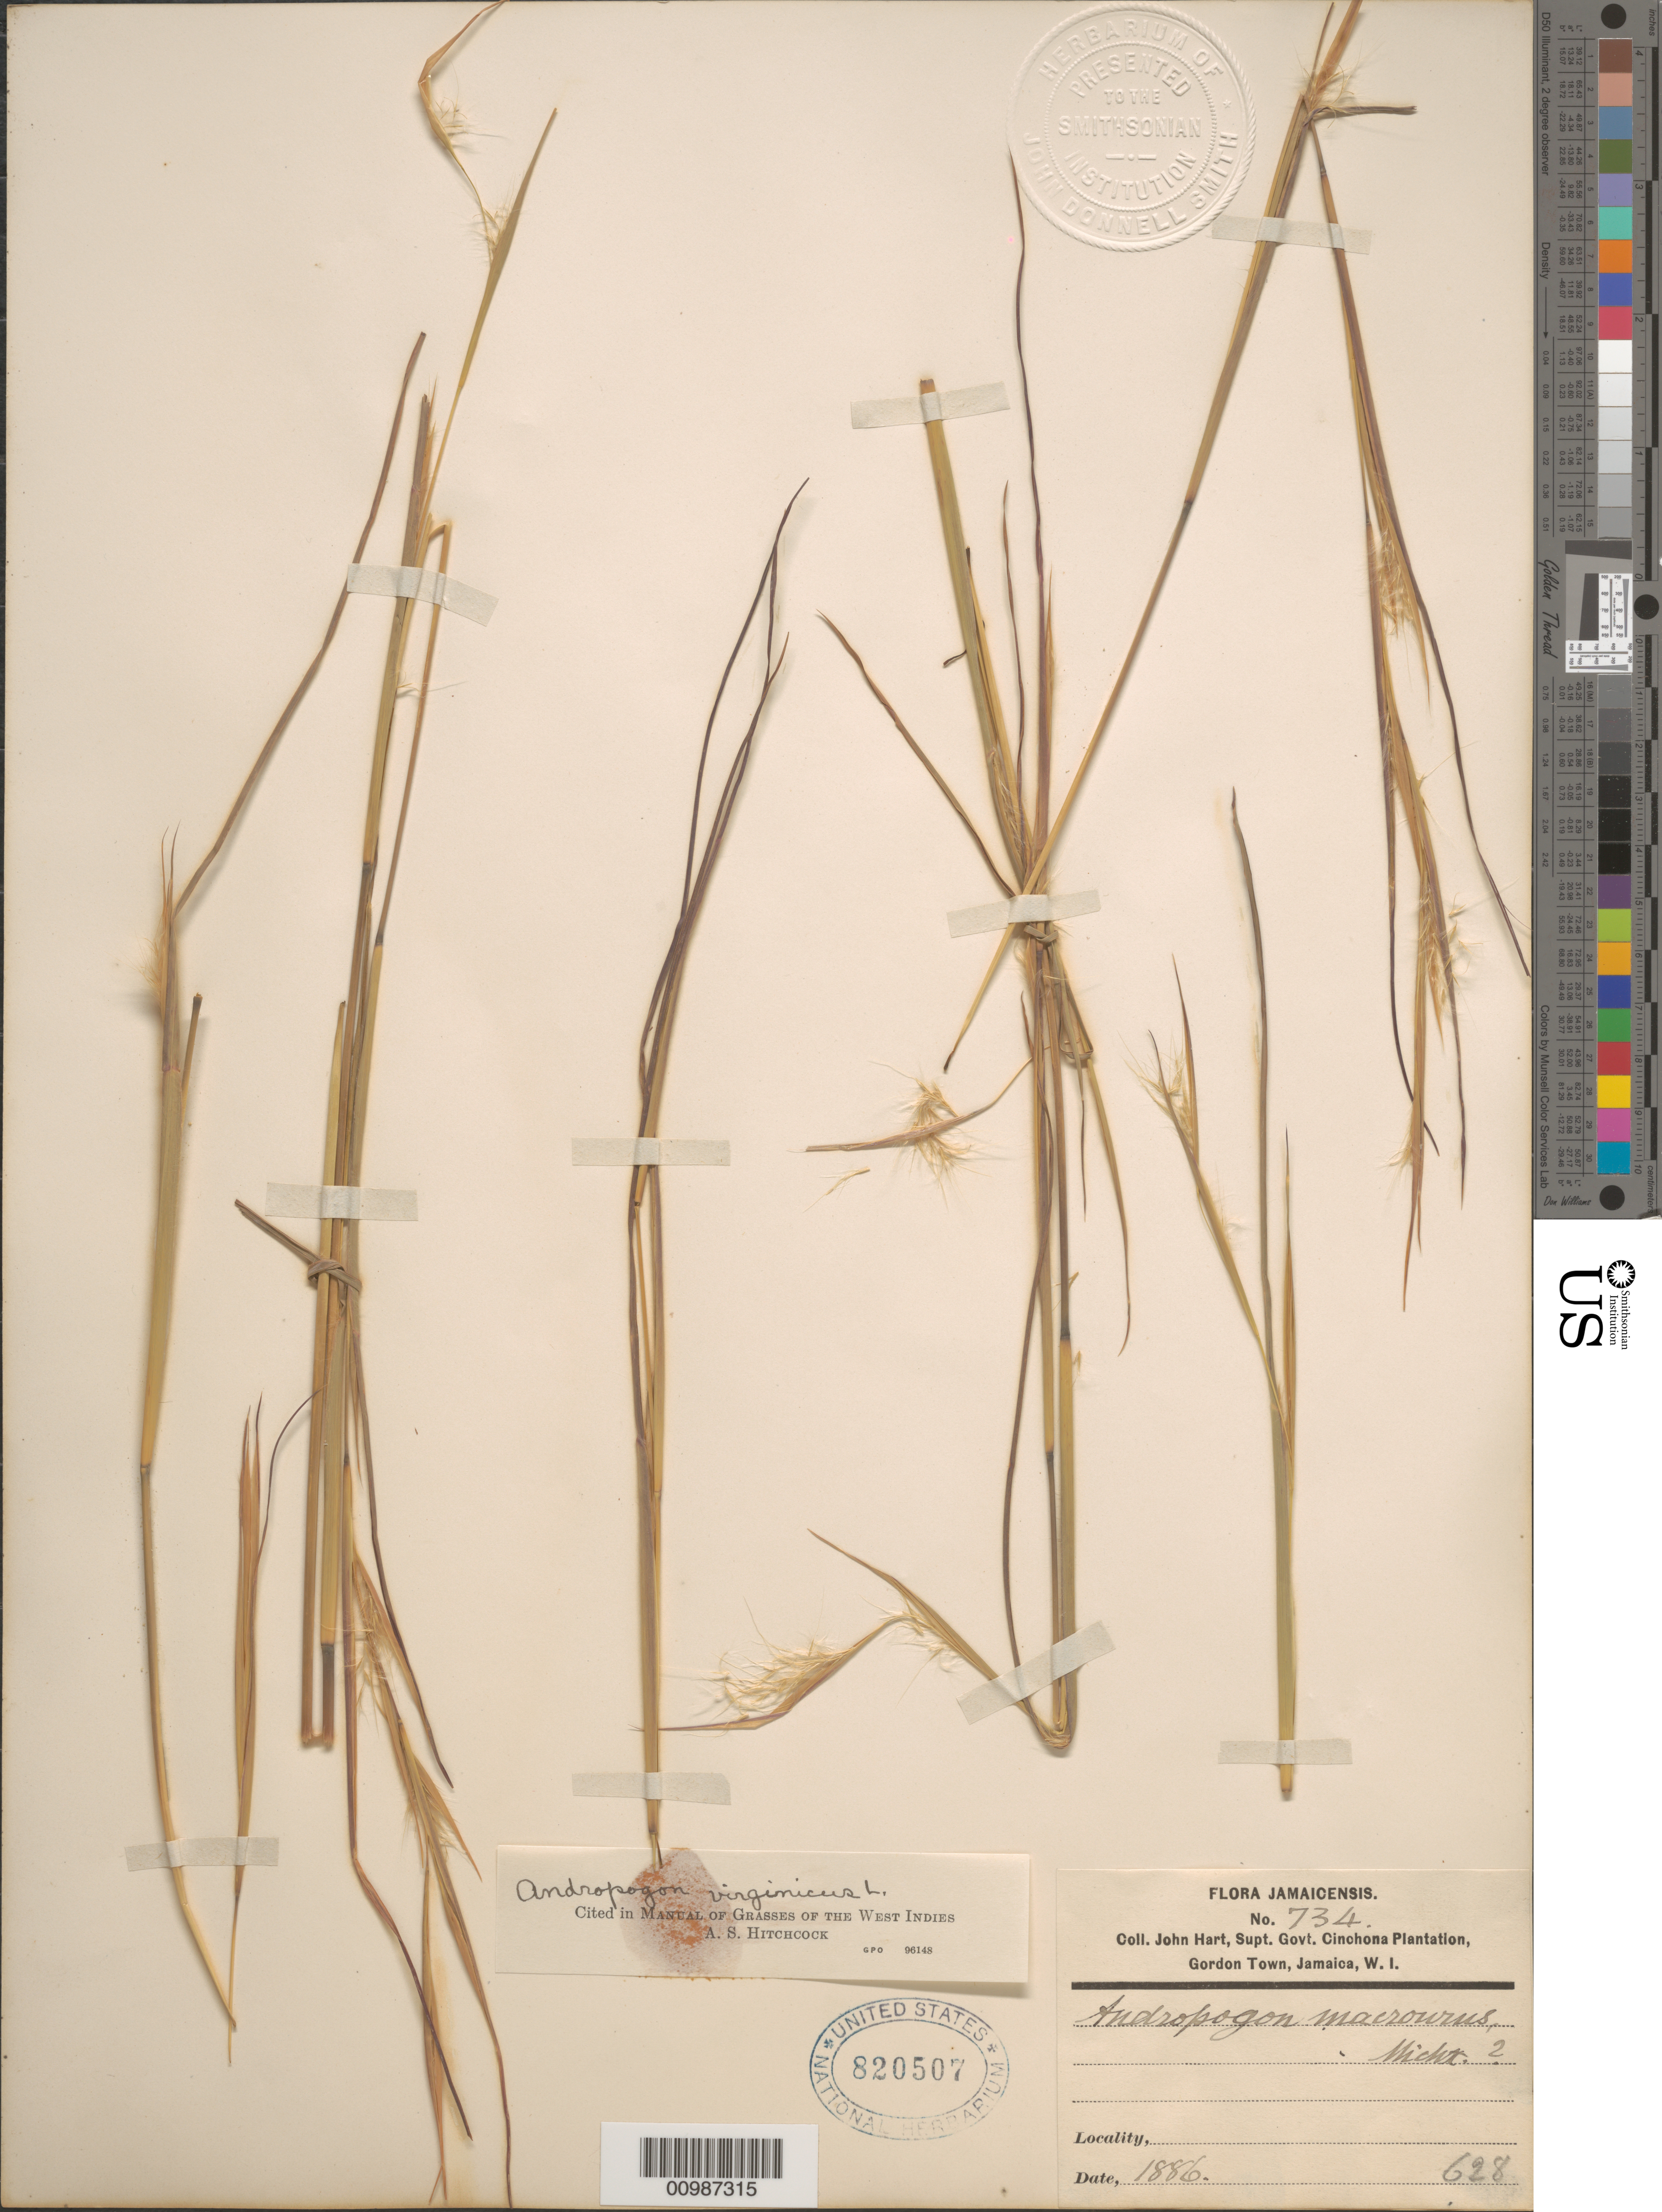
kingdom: Plantae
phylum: Tracheophyta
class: Liliopsida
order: Poales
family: Poaceae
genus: Andropogon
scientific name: Andropogon virginicus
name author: L.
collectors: J. Hart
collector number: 734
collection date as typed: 1886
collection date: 1886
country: Jamaica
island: Jamaica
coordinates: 0 N, 0 E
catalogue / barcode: US 820507